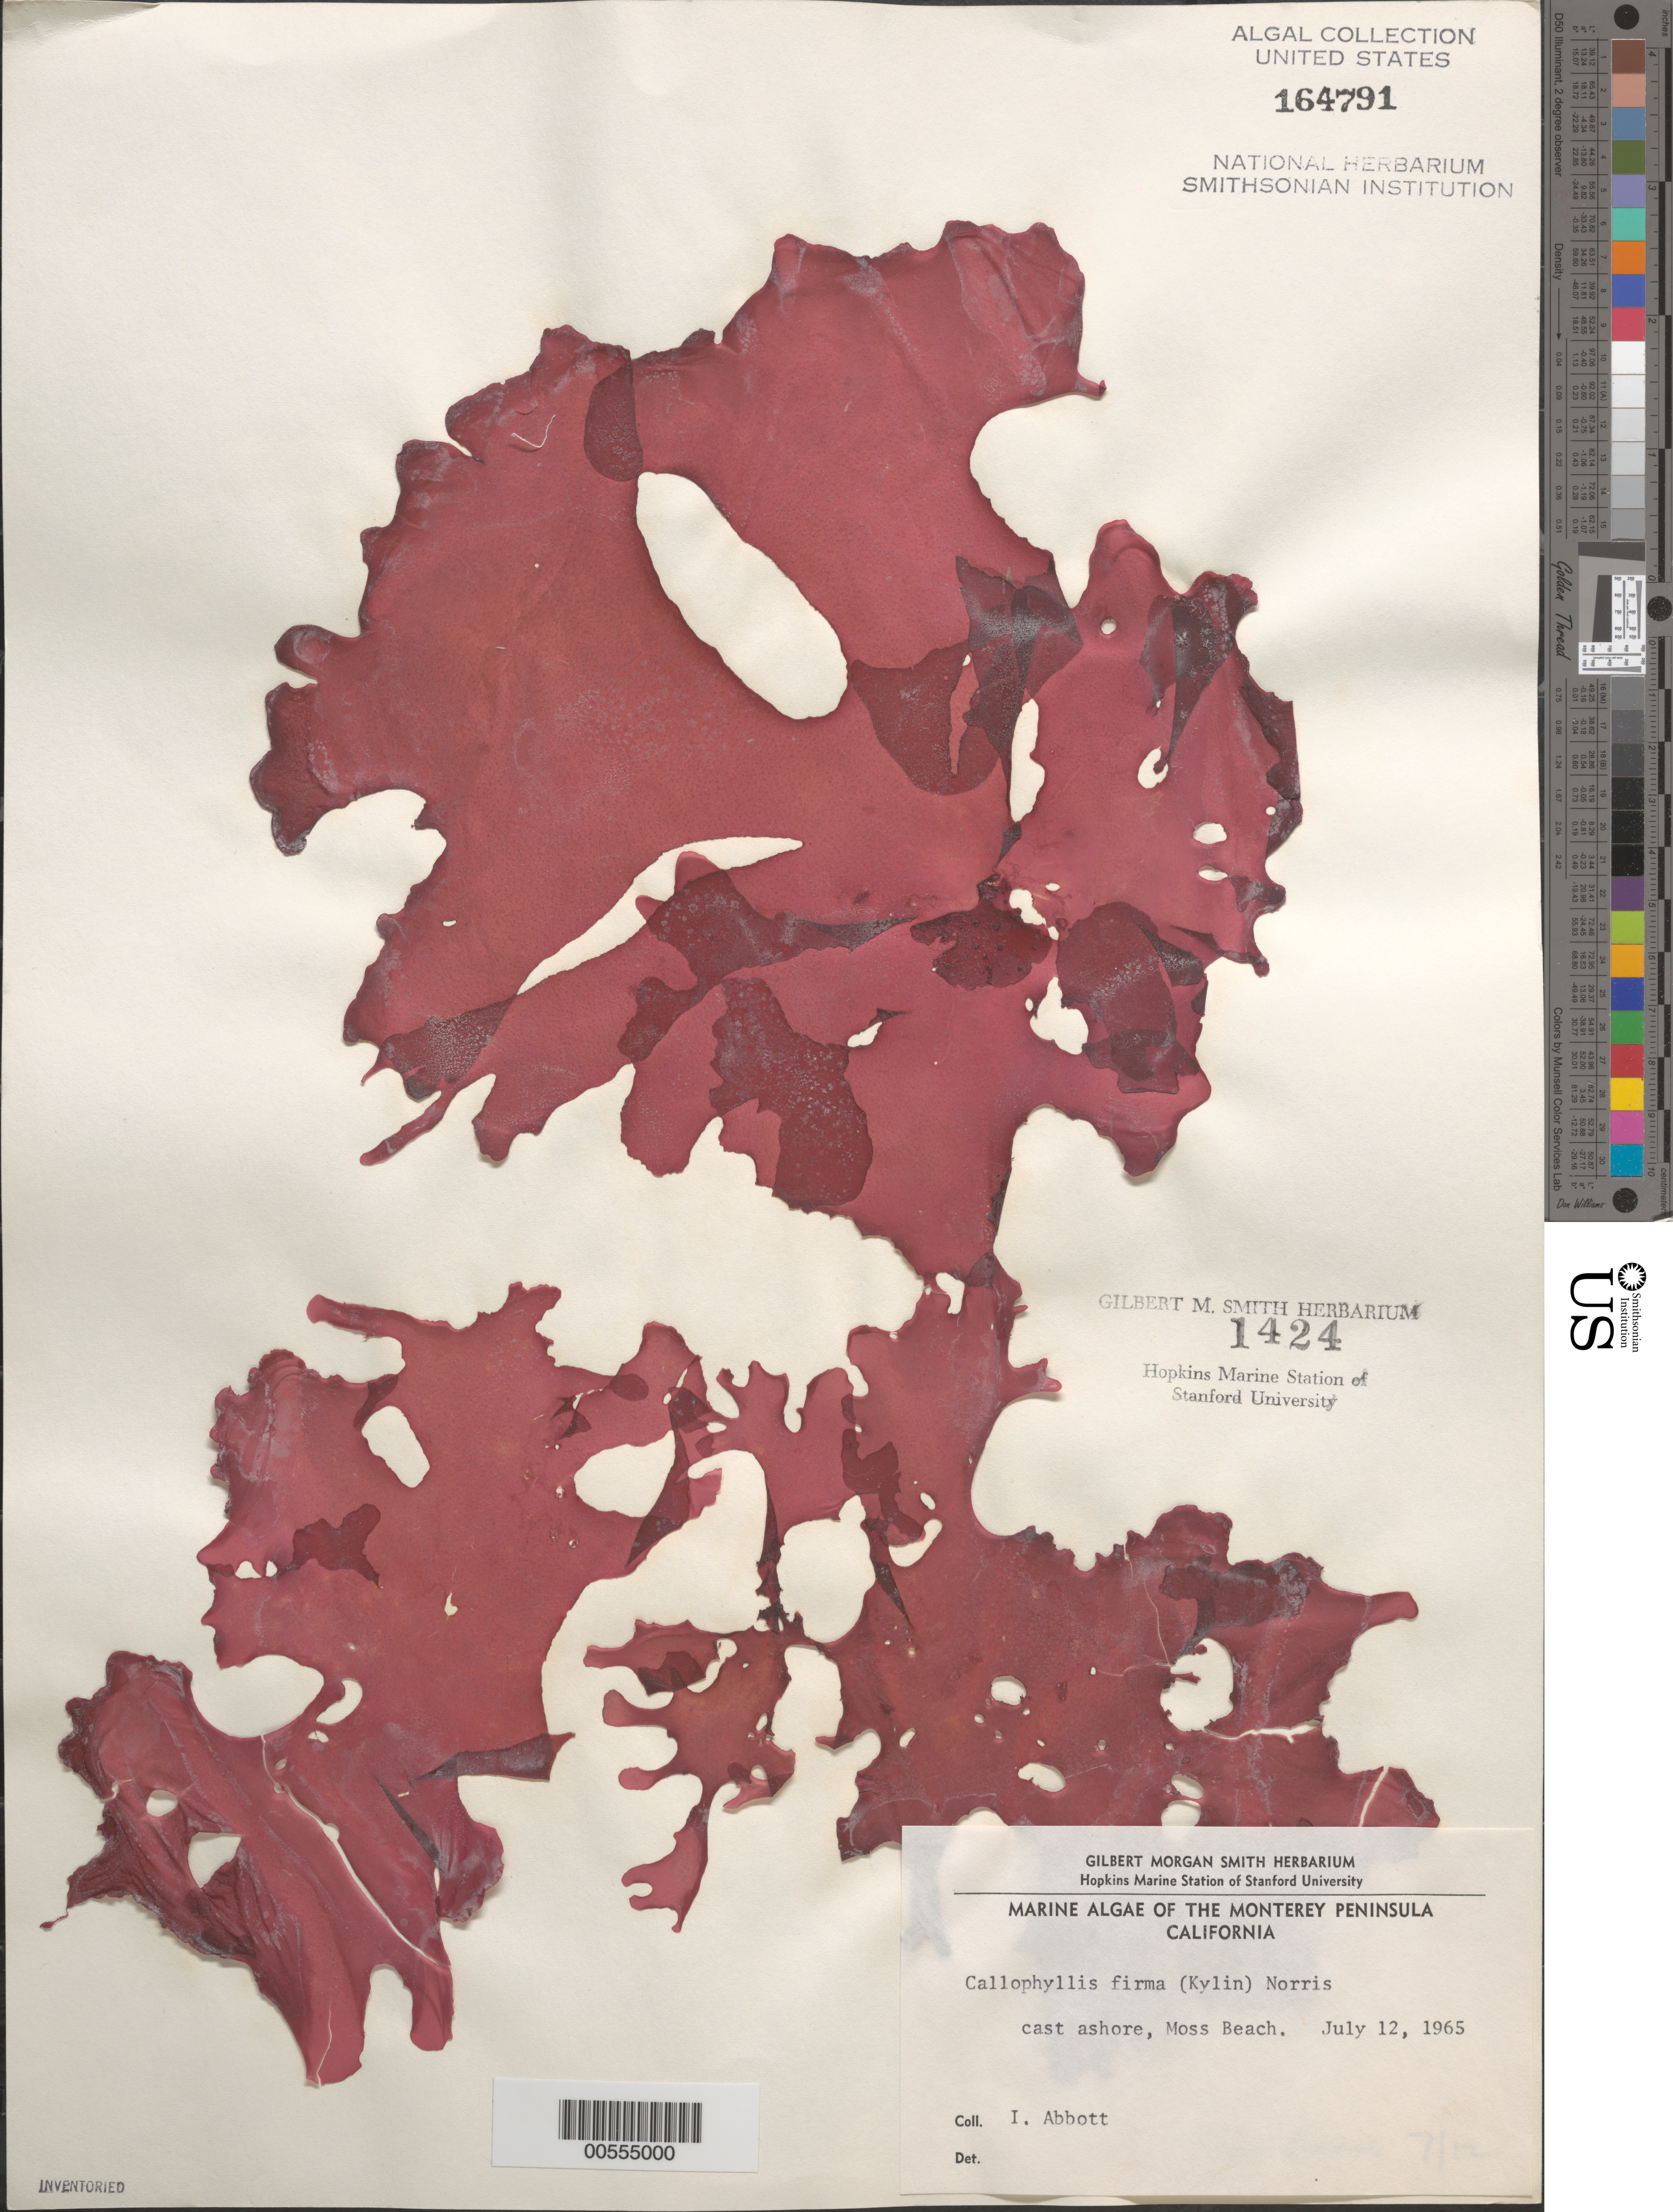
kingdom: Plantae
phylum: Rhodophyta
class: Florideophyceae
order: Gigartinales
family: Kallymeniaceae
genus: Salishia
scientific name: Salishia firma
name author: (Kylin) Clarkston & G.W. Saunders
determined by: Algae name updating Project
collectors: I. A. Abbott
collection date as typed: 12 Jul 1965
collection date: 1965-07-12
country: United States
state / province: California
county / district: Monterey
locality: Moss Beach, Pacific Grove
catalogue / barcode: US 164791